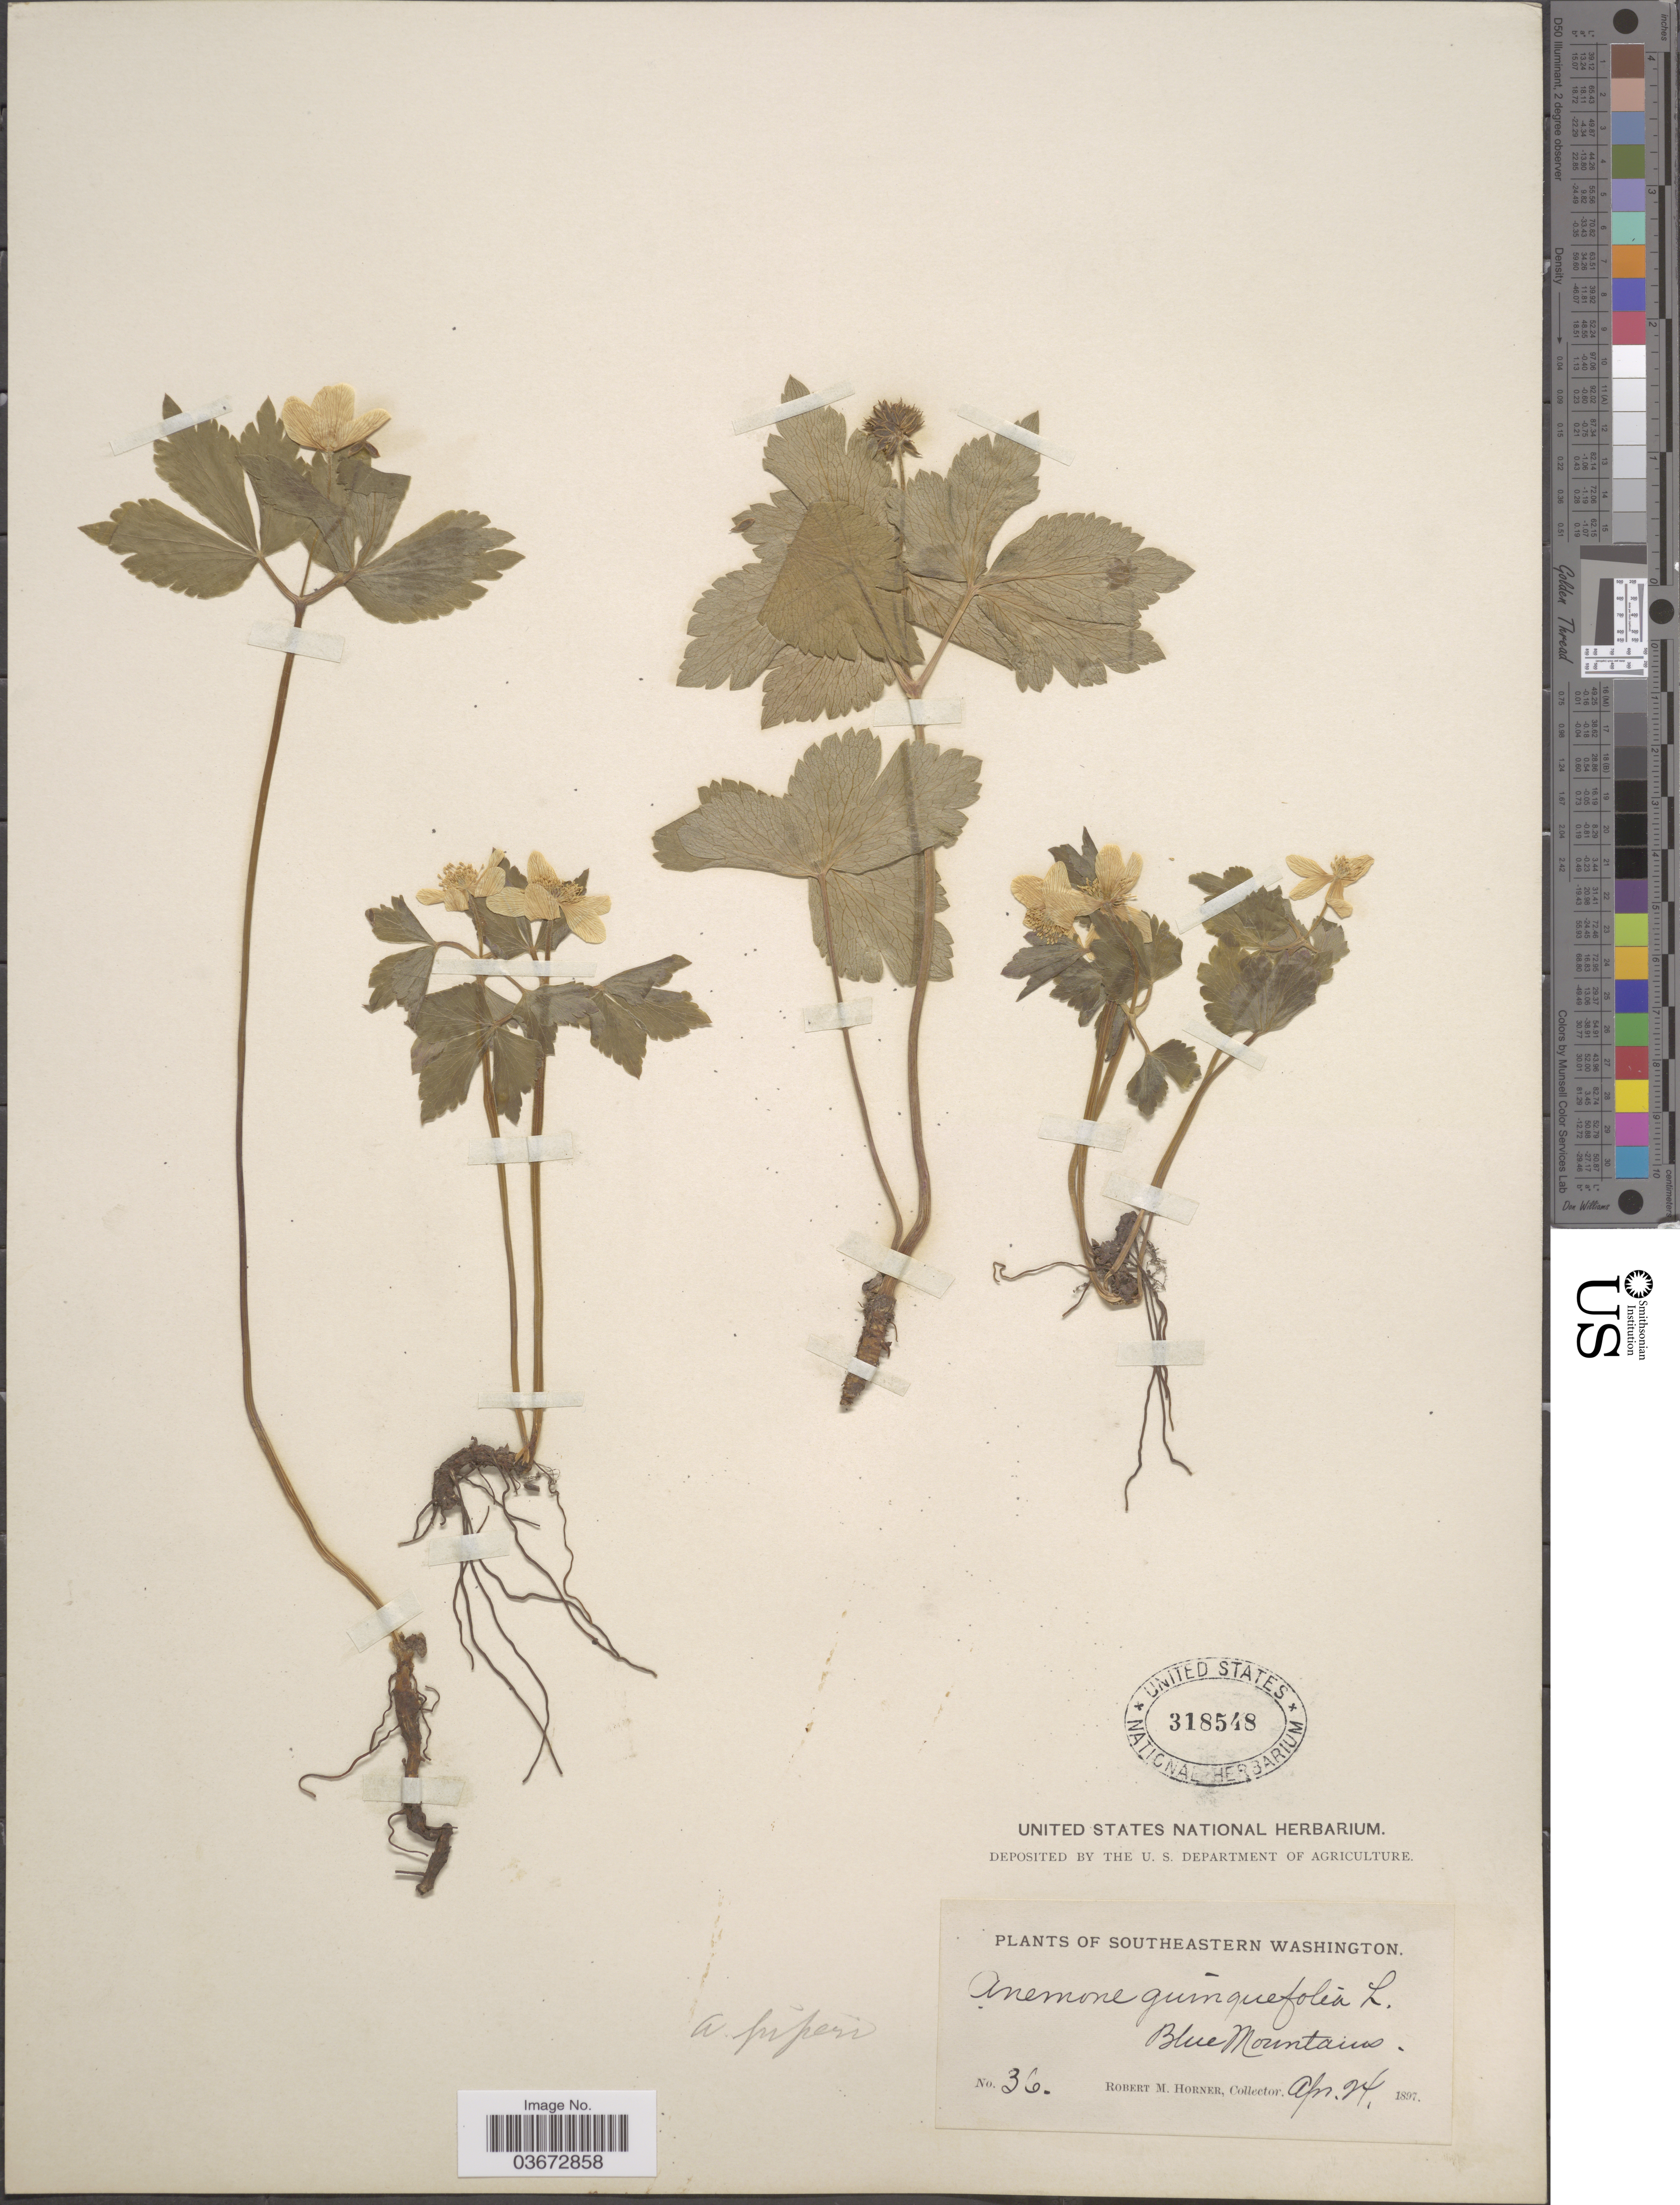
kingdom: Plantae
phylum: Tracheophyta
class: Magnoliopsida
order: Ranunculales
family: Ranunculaceae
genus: Anemone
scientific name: Anemone quinquefolia var. oregana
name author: (A. Gray) B.L. Rob.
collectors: R. Horner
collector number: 36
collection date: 1897-04-24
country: United States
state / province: Washington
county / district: Clallam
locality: Southeastern Washington. Blue Mountains.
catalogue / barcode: US 318548